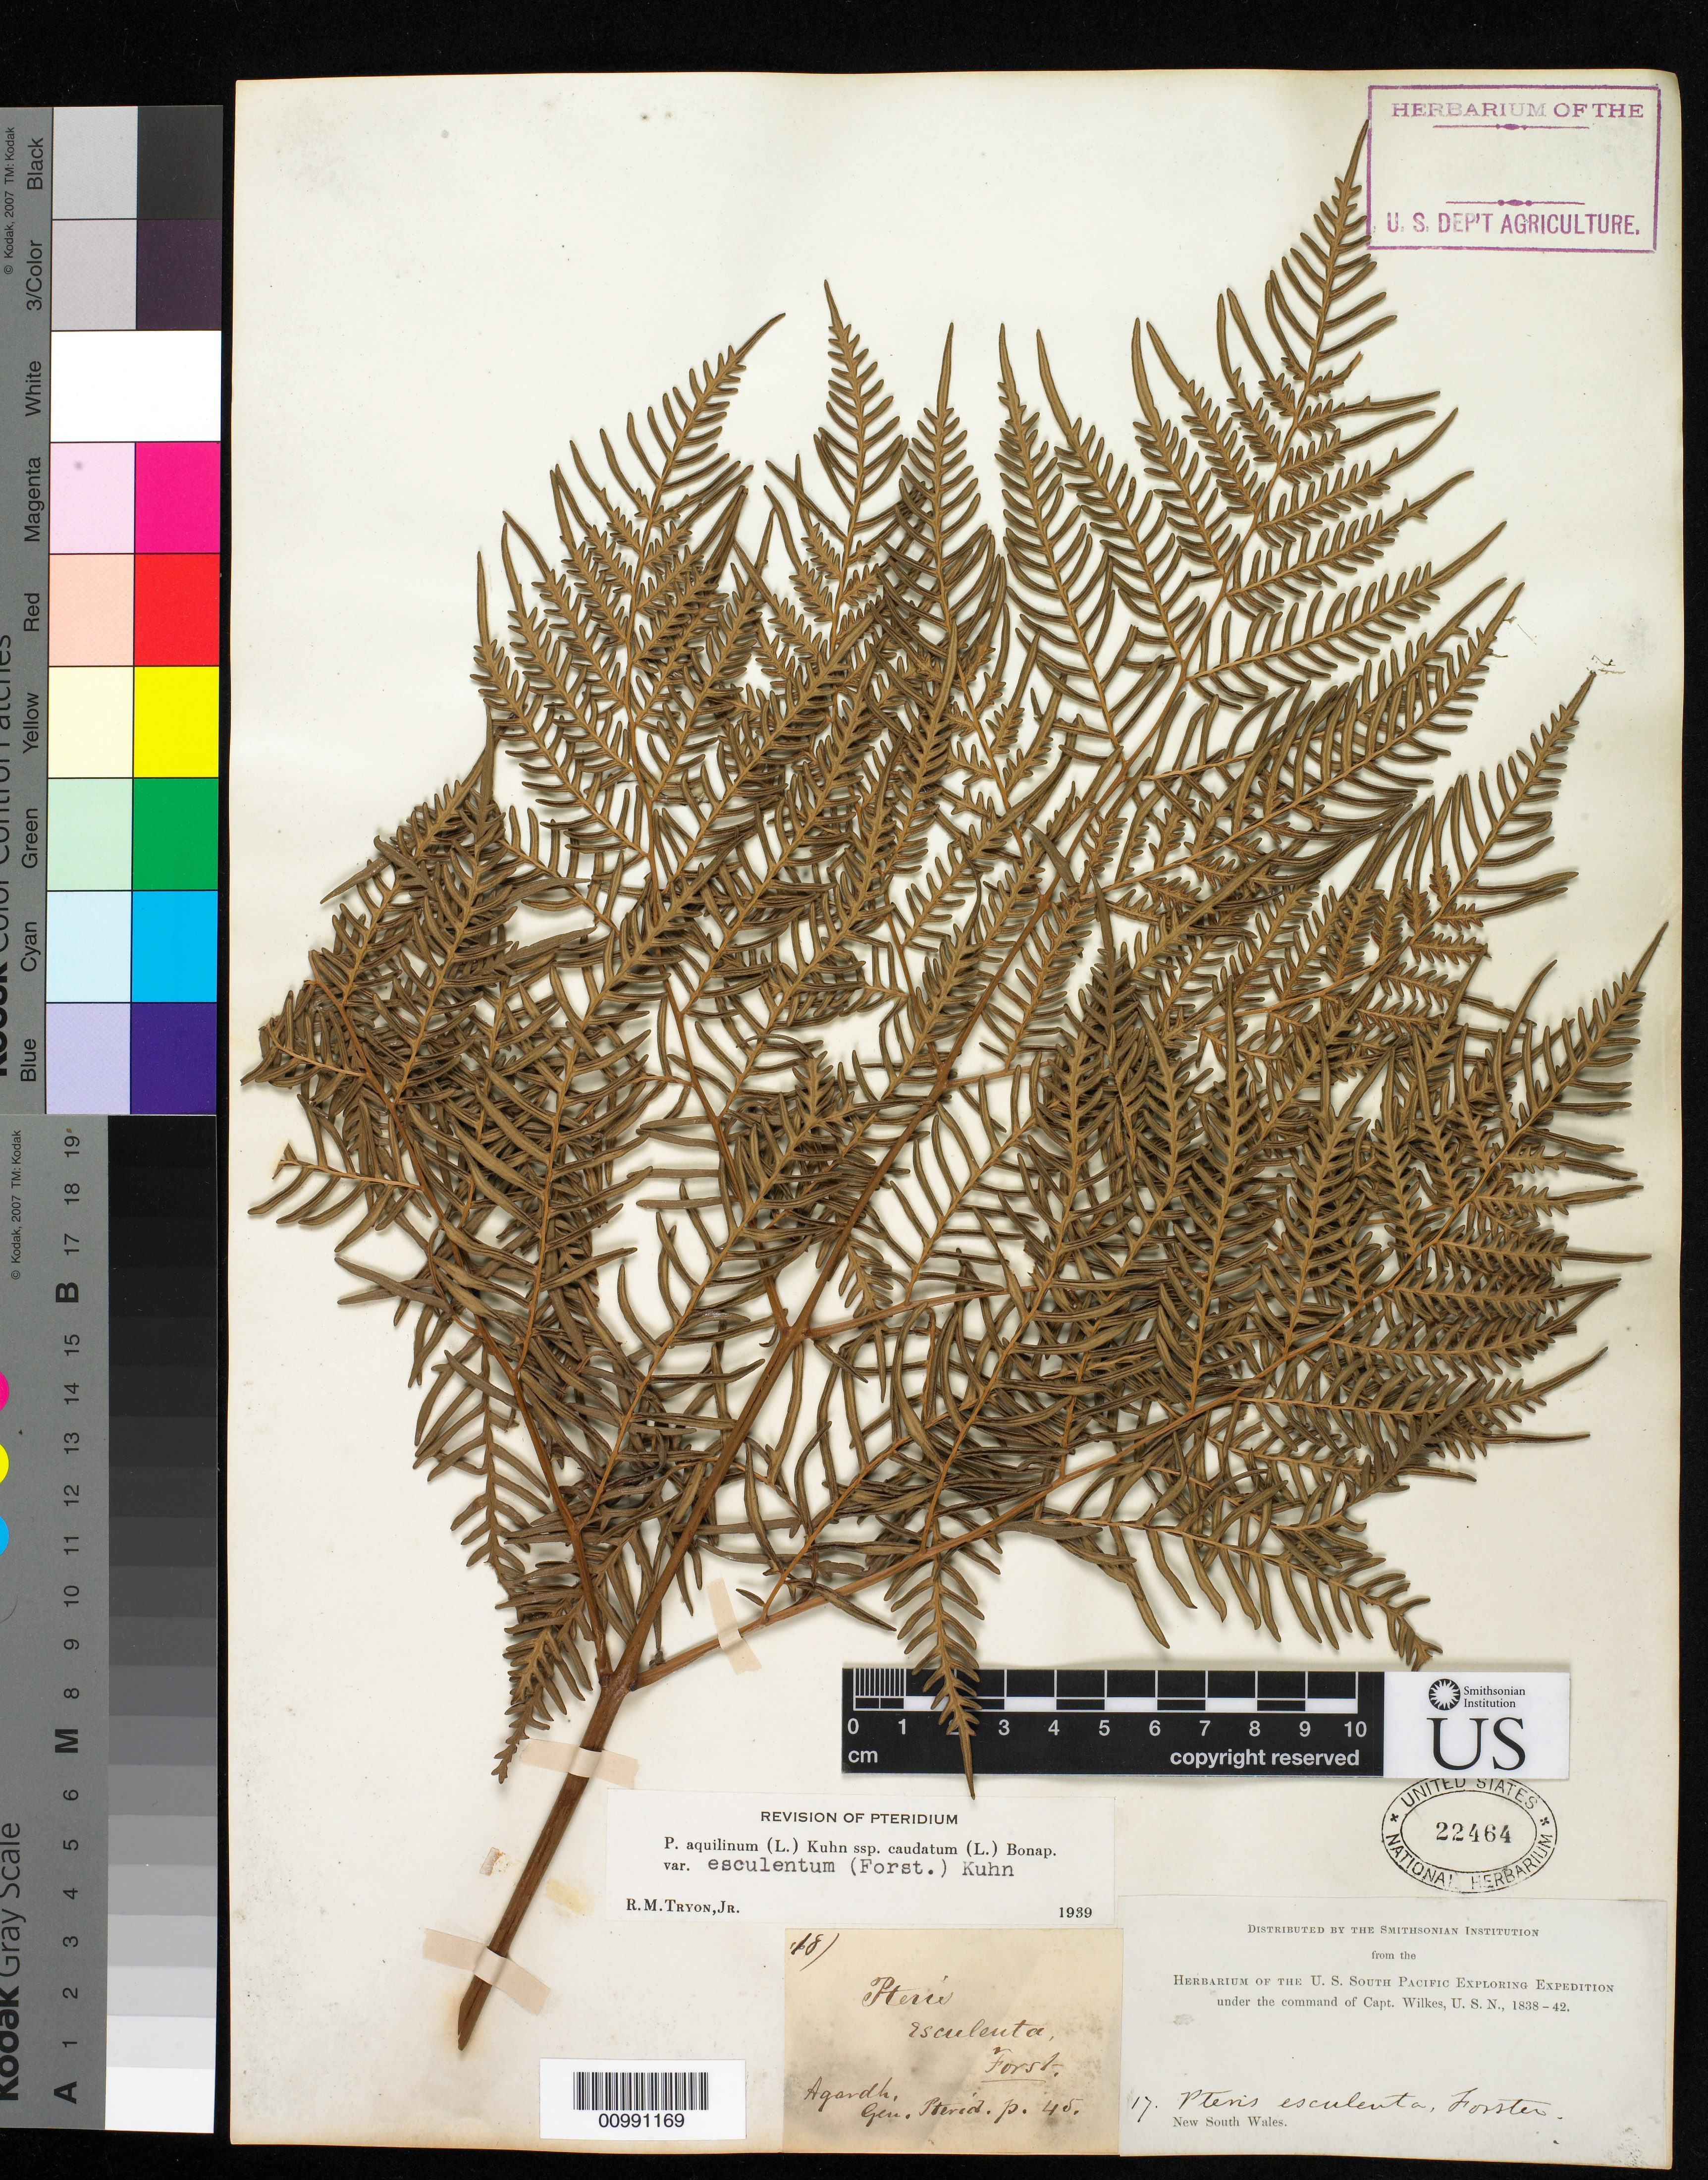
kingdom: Plantae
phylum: Tracheophyta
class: Polypodiopsida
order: Polypodiales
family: Dennstaedtiaceae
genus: Pteridium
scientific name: Pteridium esculentum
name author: (G. Forst.) Cockayne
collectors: Wilkes Explor. Exped.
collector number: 17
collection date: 1838/1842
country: Australia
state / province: New South Wales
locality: New S. Wales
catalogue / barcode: US 22464